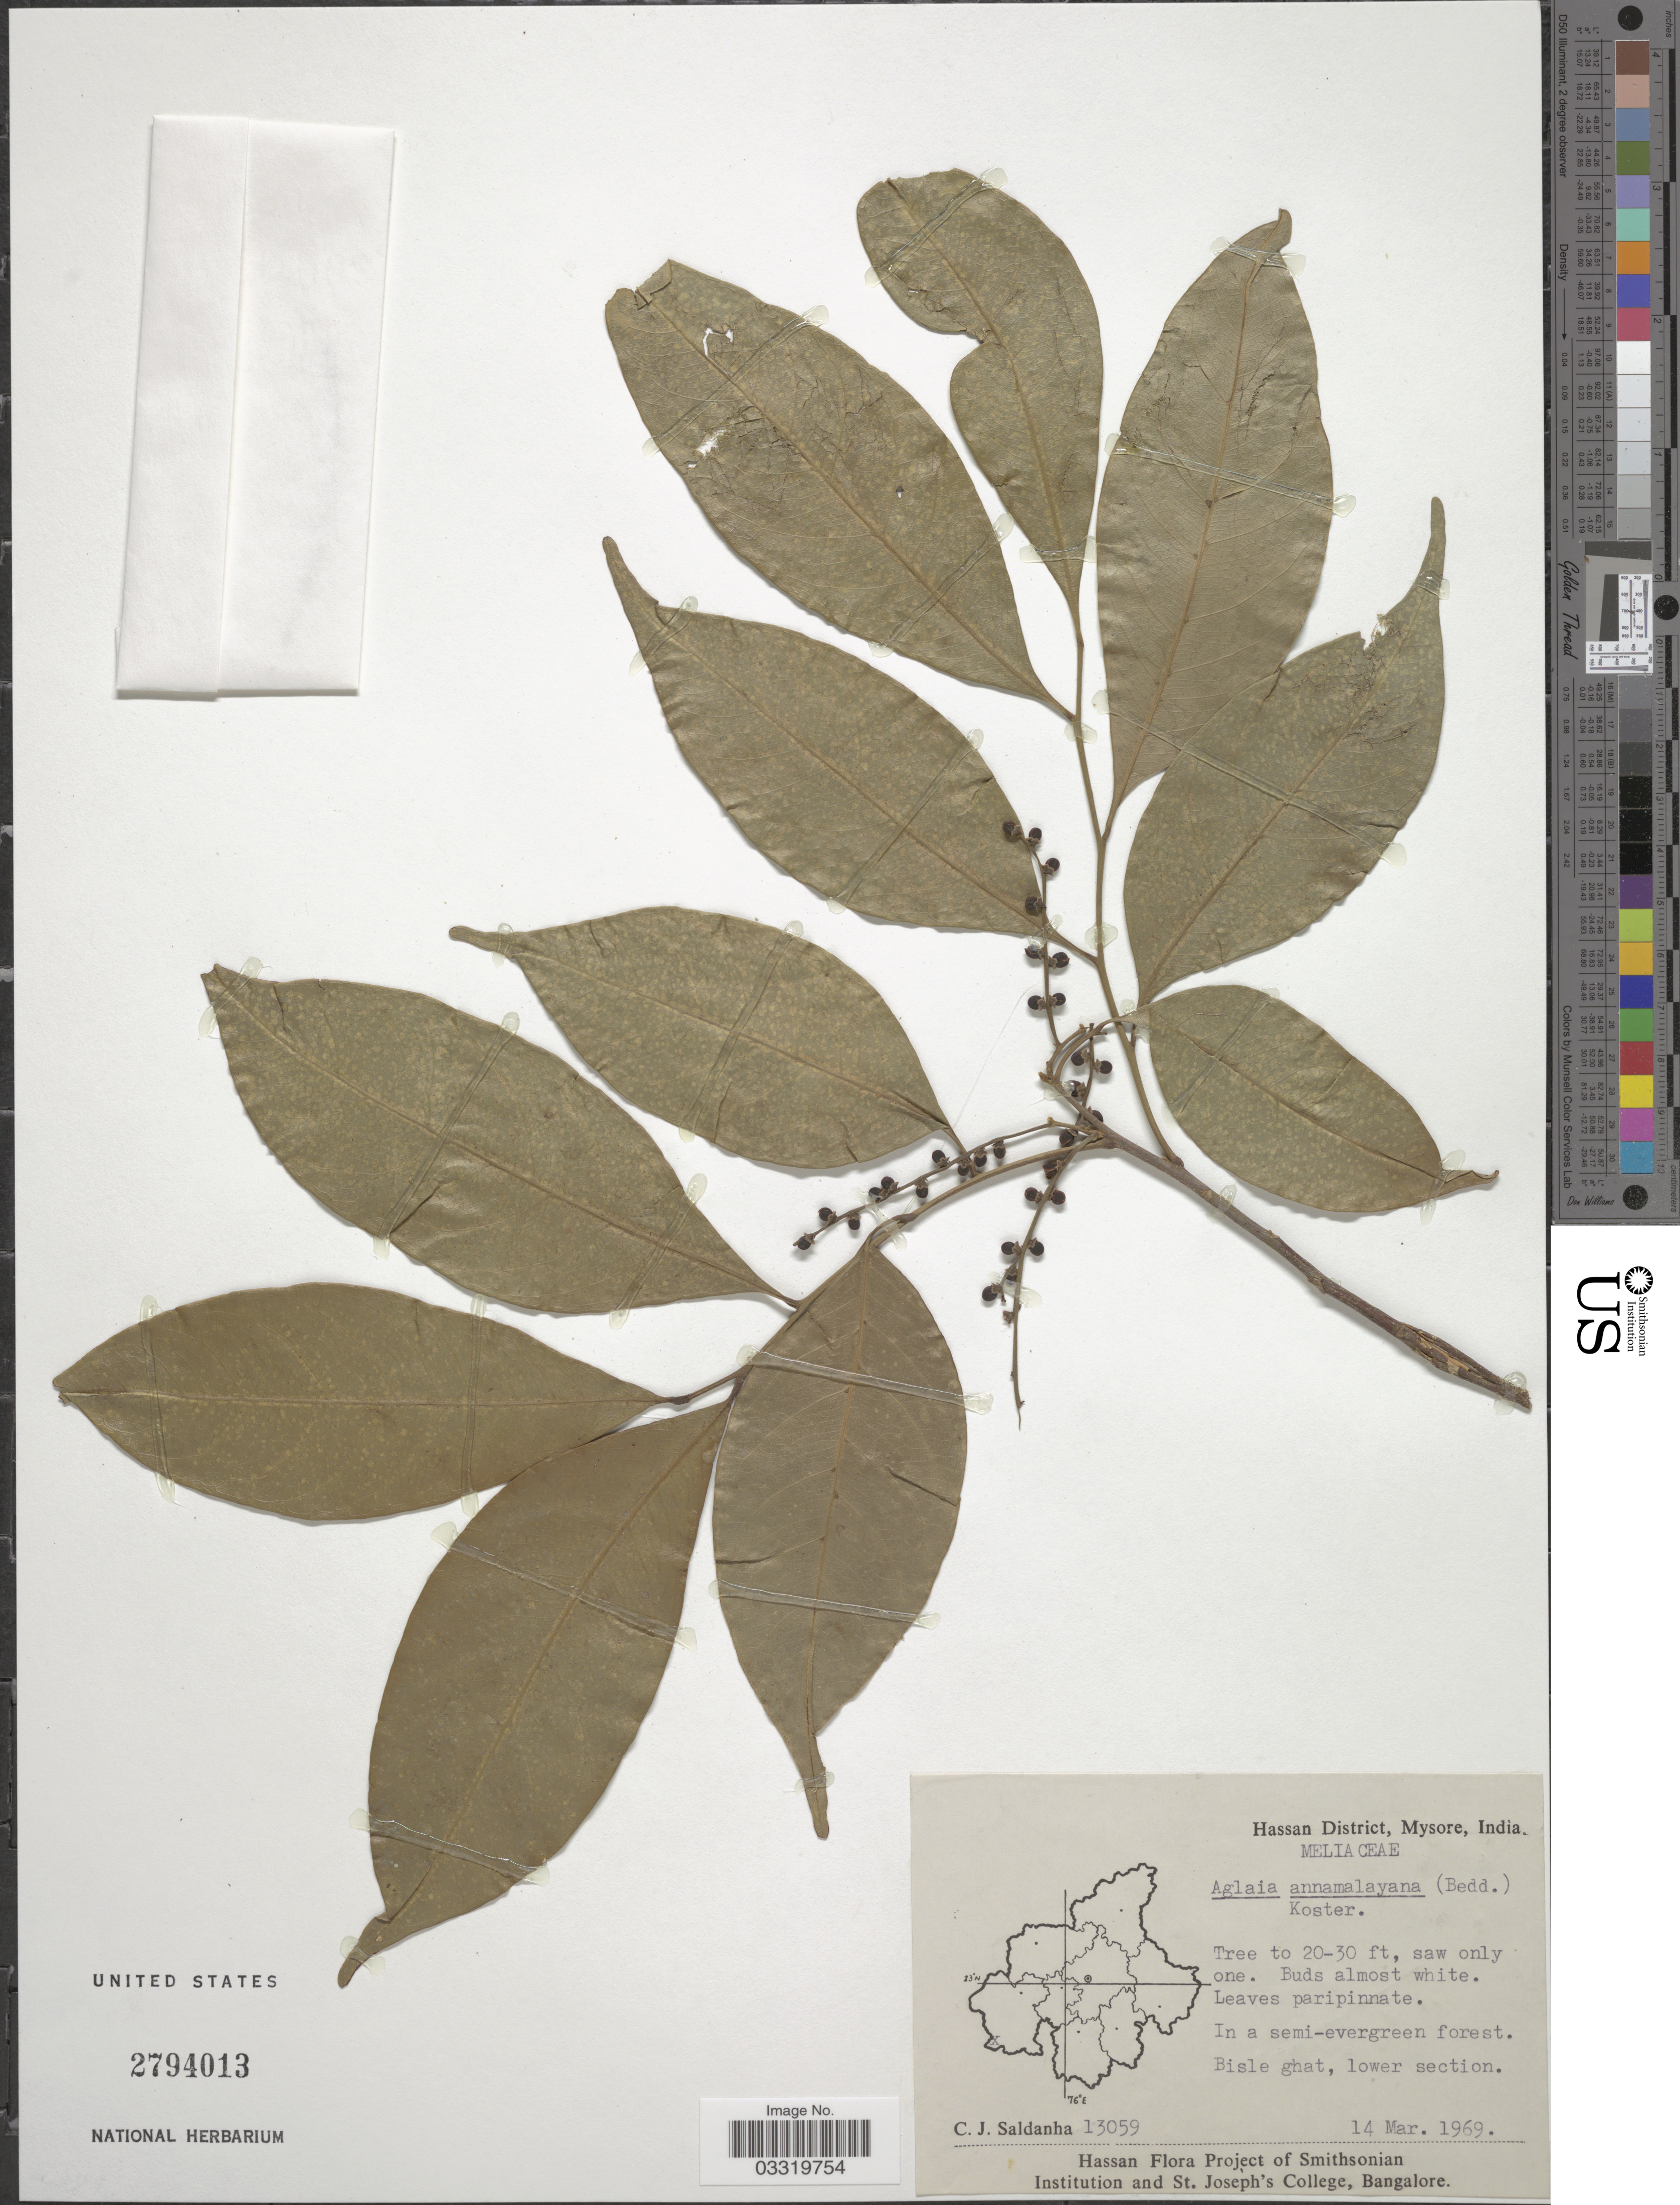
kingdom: Plantae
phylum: Tracheophyta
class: Magnoliopsida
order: Sapindales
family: Meliaceae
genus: Reinwardtiodendron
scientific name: Reinwardtiodendron anamalaiense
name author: Mabb.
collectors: C. J. Saldanha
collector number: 13059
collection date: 1969-03-14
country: India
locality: Hassan District, Mysore, Bisle ghat, lower section.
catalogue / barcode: US 2794013